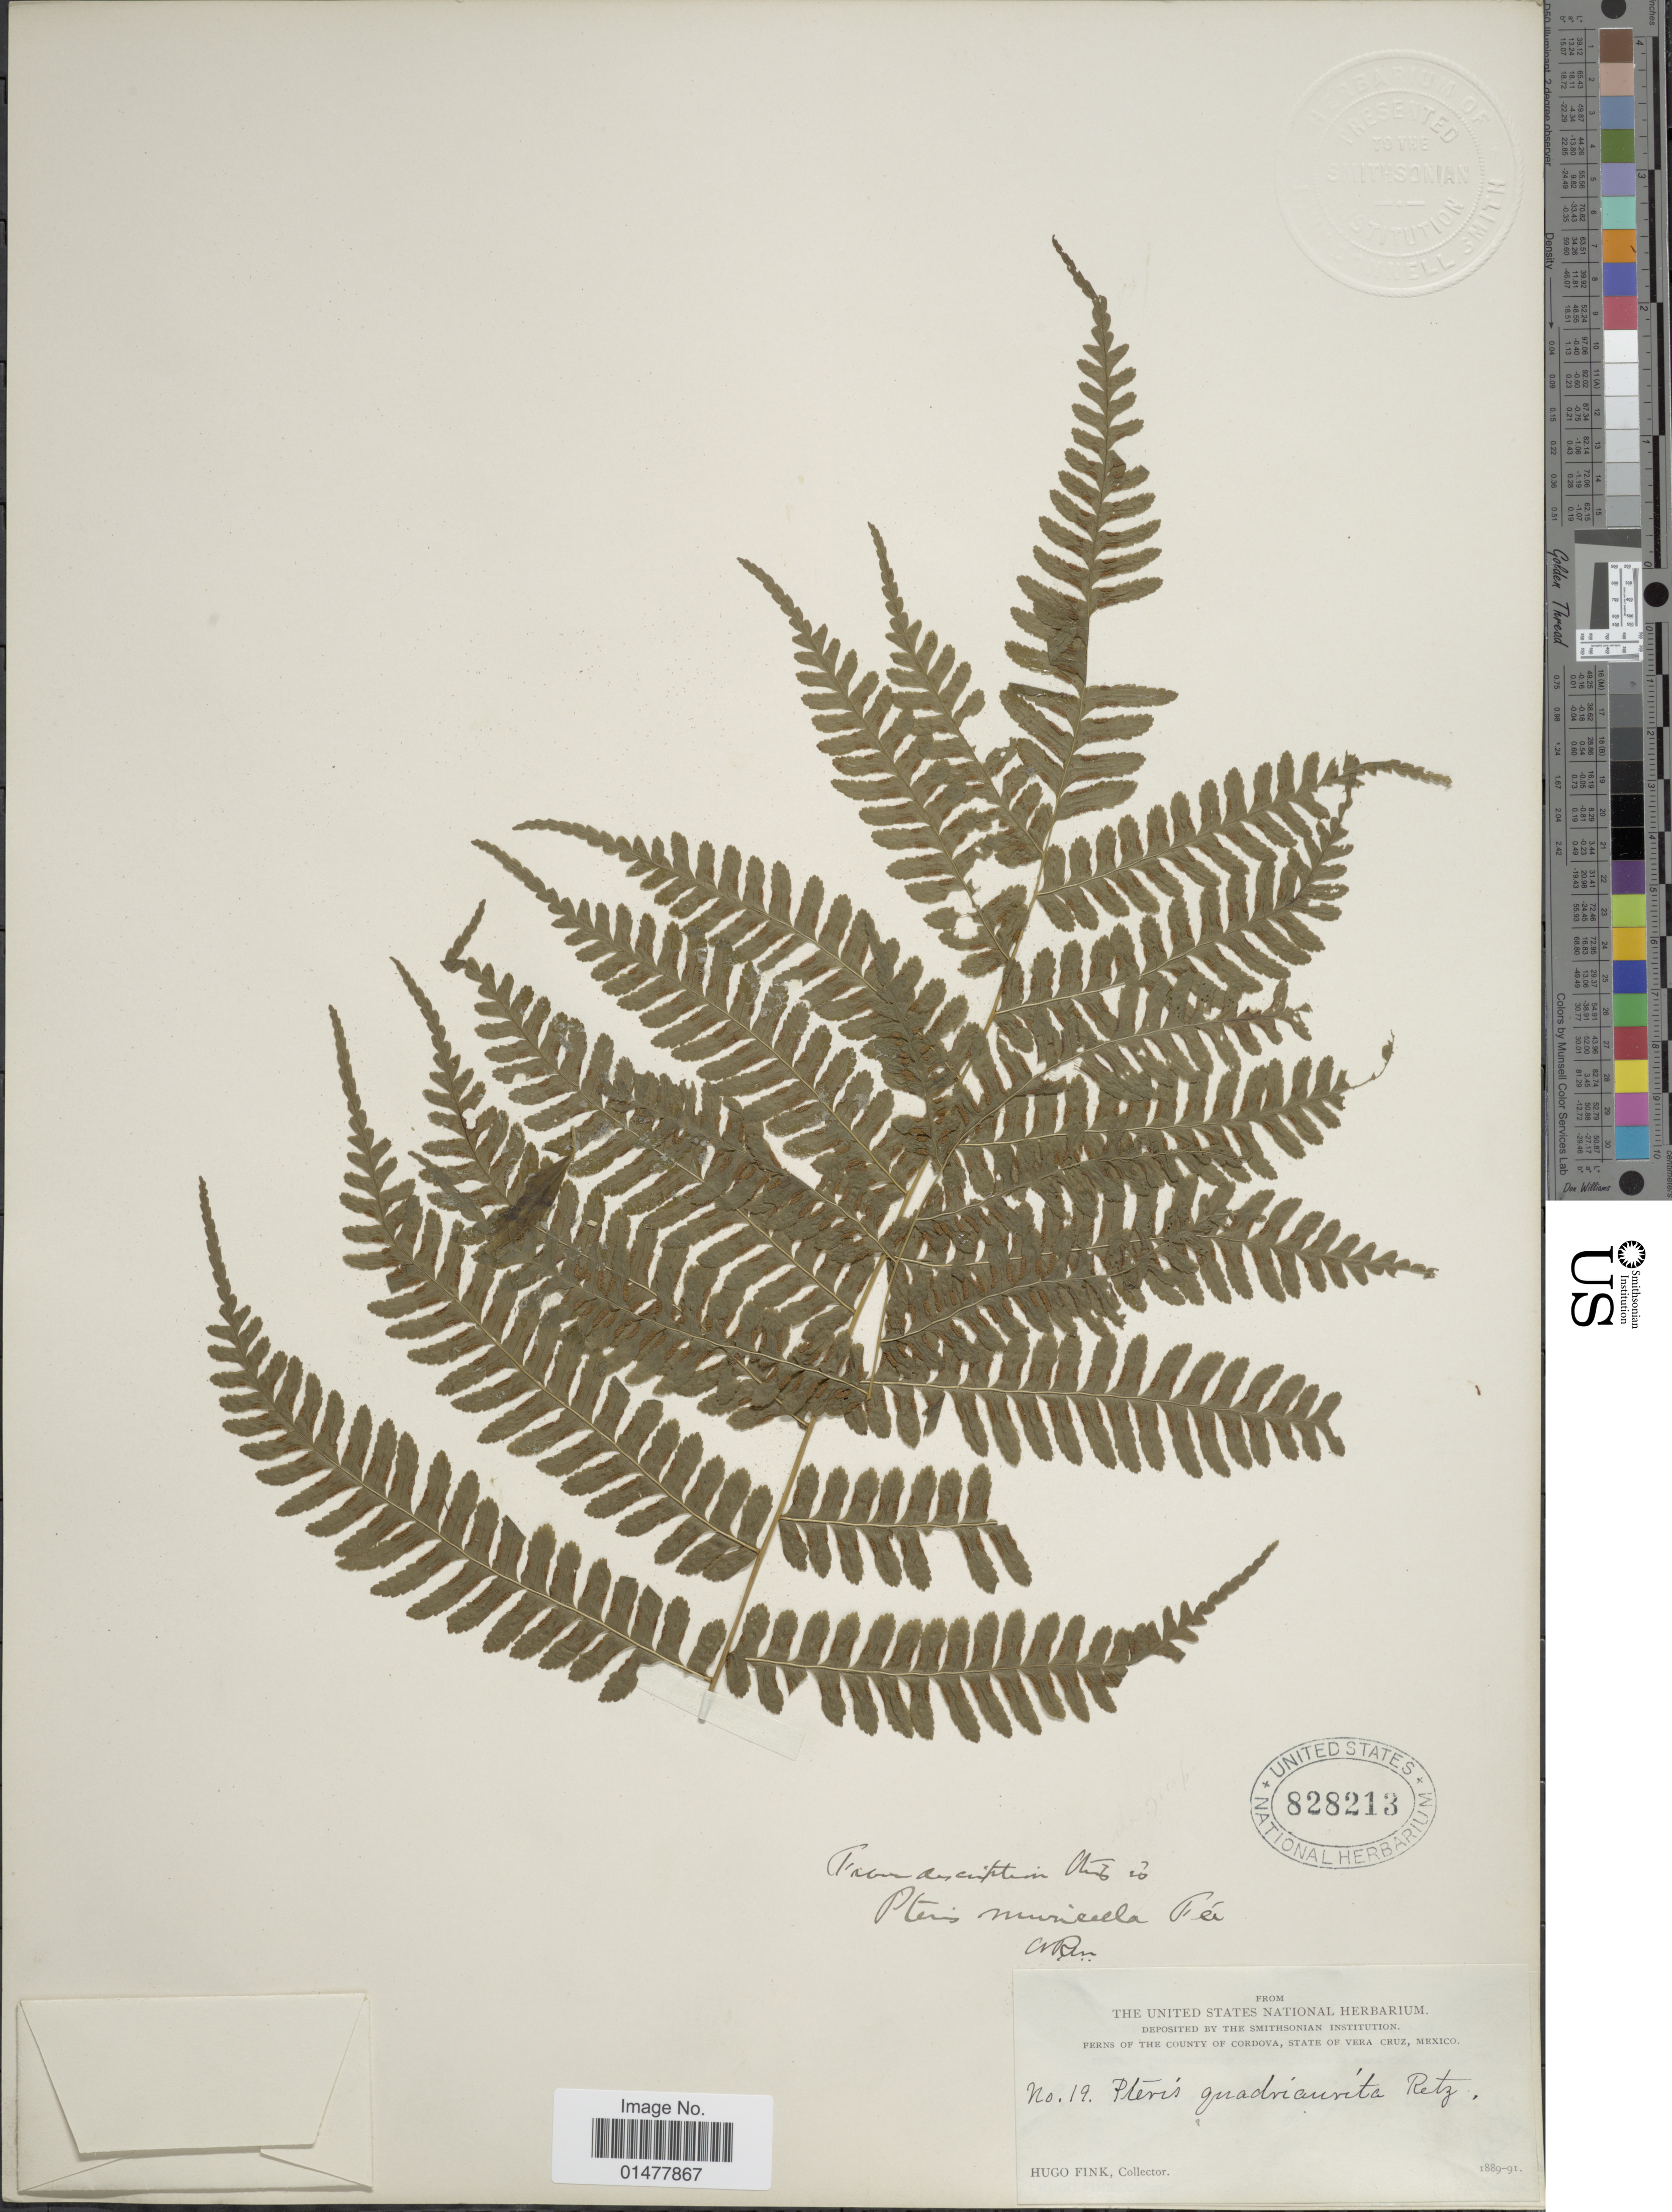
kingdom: Plantae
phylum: Tracheophyta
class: Polypodiopsida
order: Polypodiales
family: Pteridaceae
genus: Pteris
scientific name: Pteris muricella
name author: Fée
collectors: H. Fink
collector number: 19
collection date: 1889/1891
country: Mexico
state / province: Veracruz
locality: Ferns of the County of Cordova, state of Vera Cruz, Mexico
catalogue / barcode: US 828213